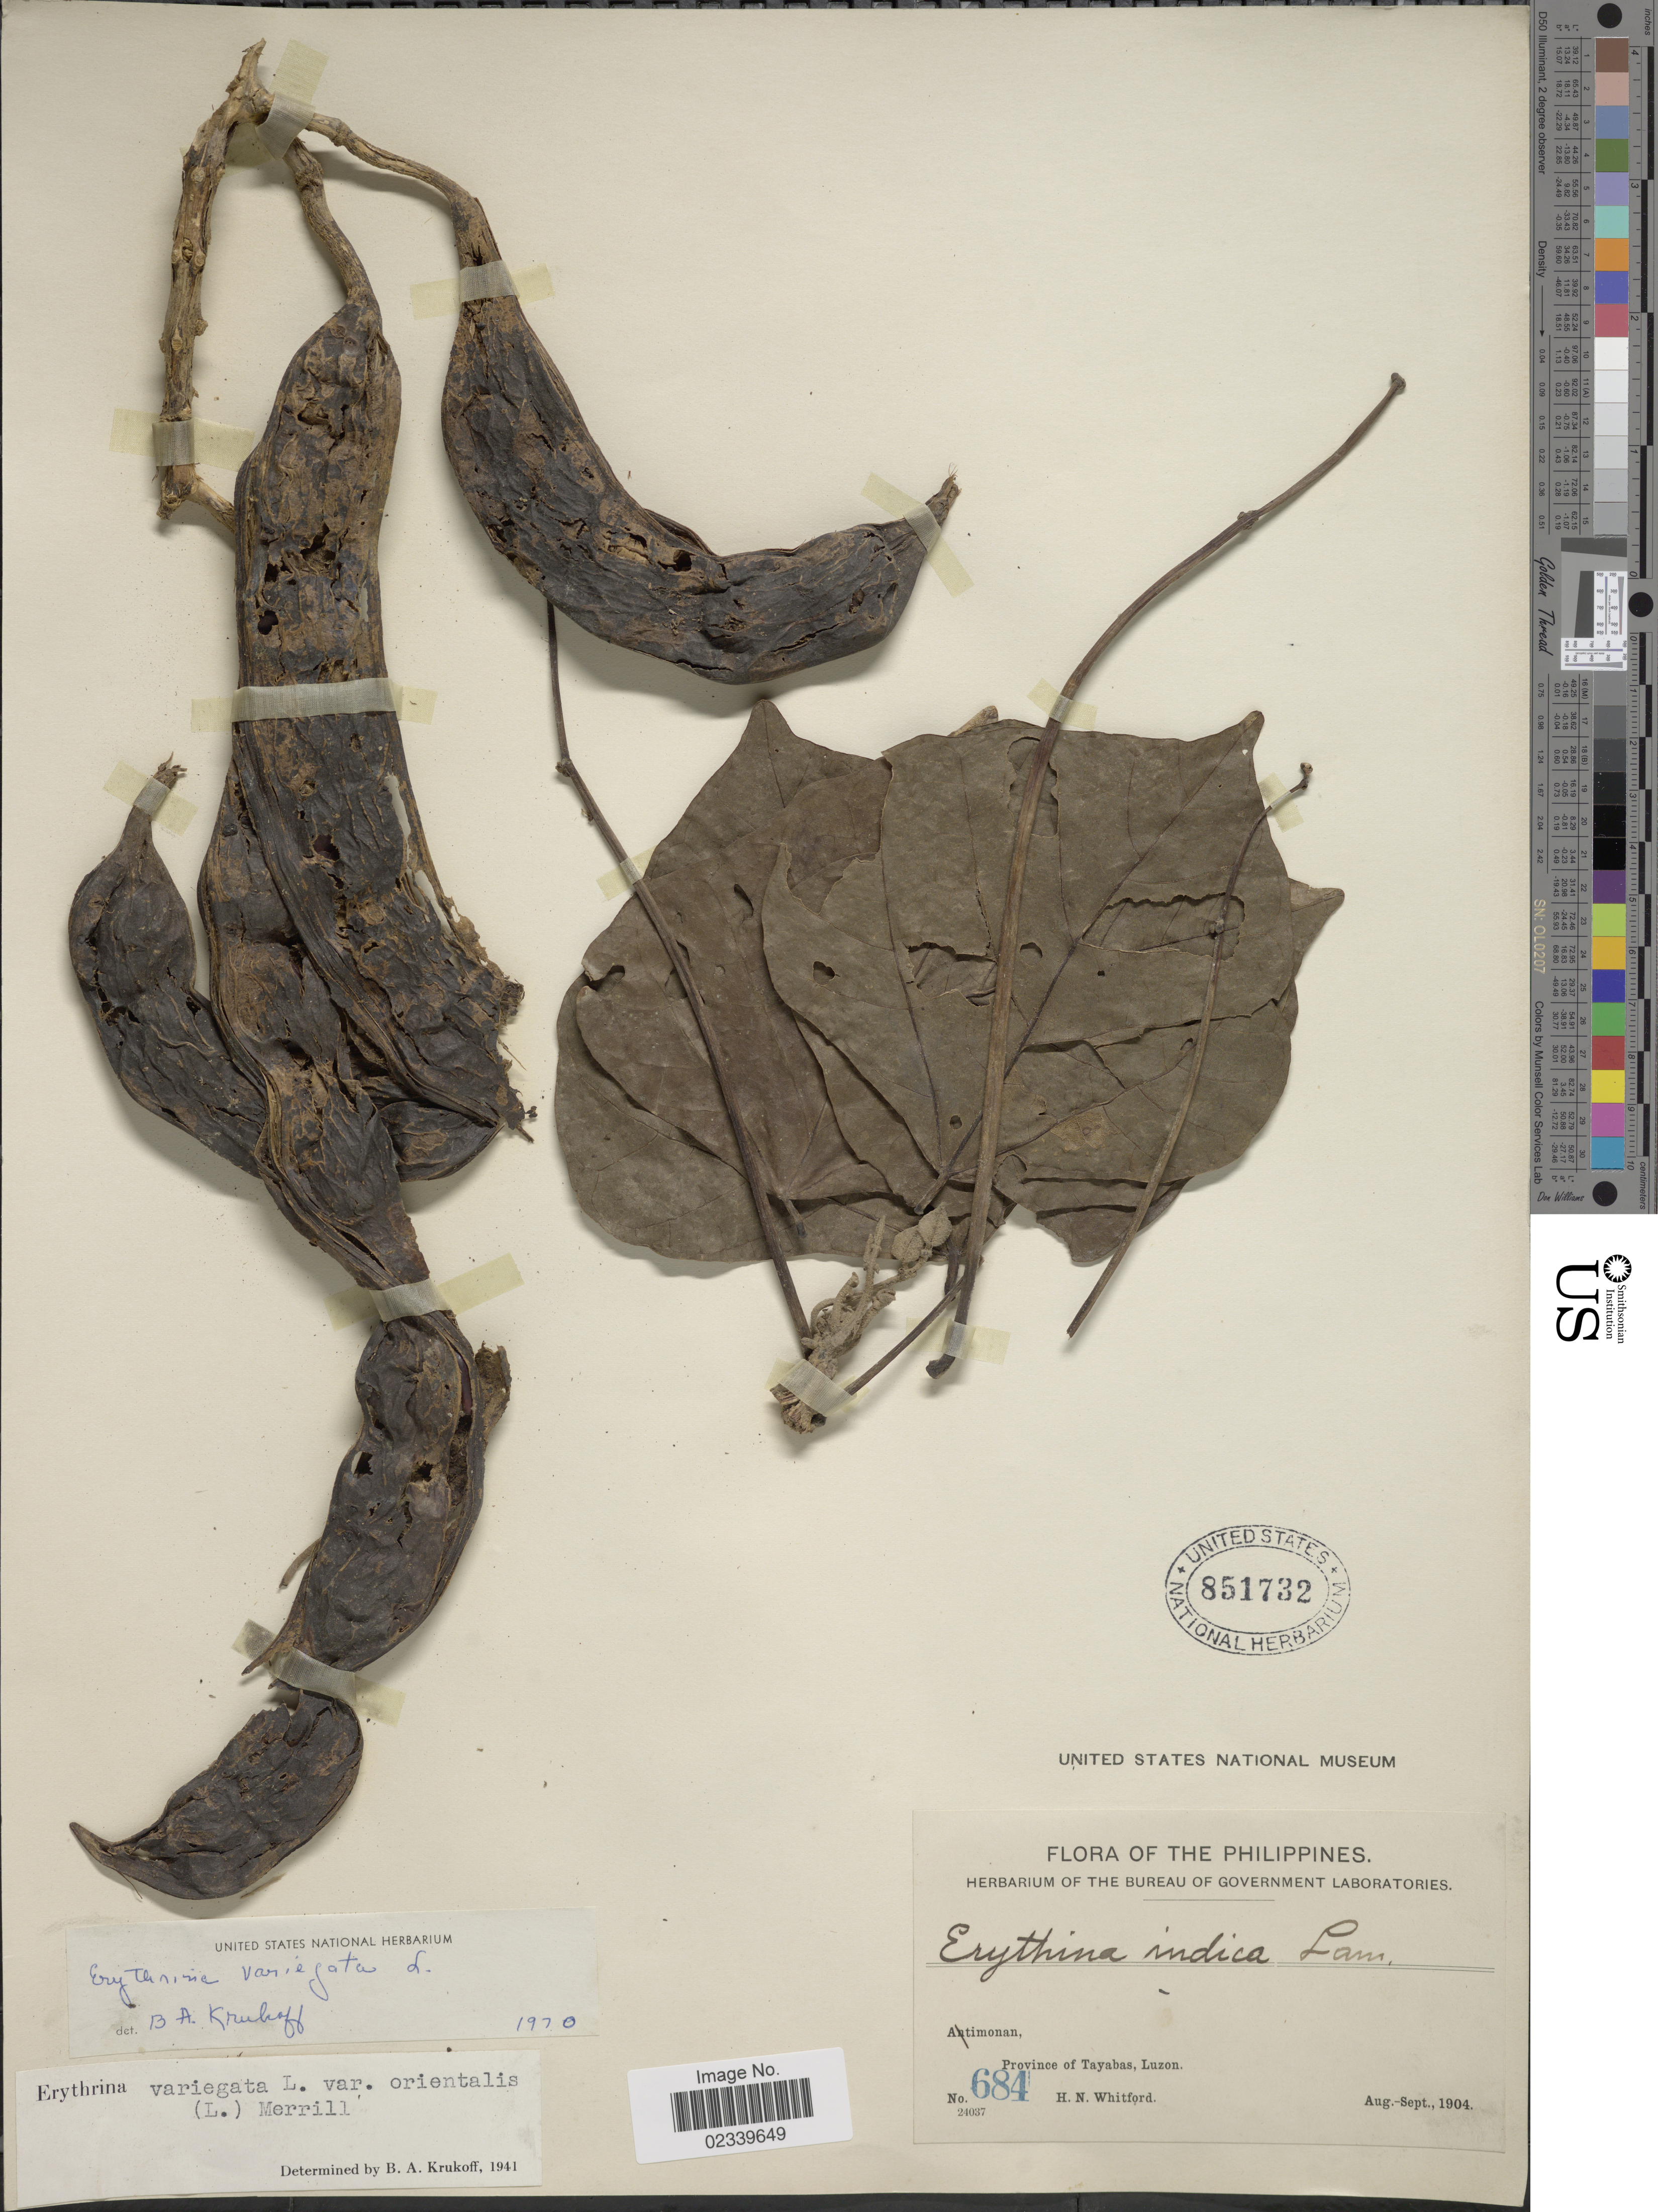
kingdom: Plantae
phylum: Tracheophyta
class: Magnoliopsida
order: Fabales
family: Fabaceae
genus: Erythrina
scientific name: Erythrina variegata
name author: L.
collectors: H. N. Whitford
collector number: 684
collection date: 1904-08/1904-09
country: Philippines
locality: Atimonan, Province of Tayabas, Luzon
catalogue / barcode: US 851732